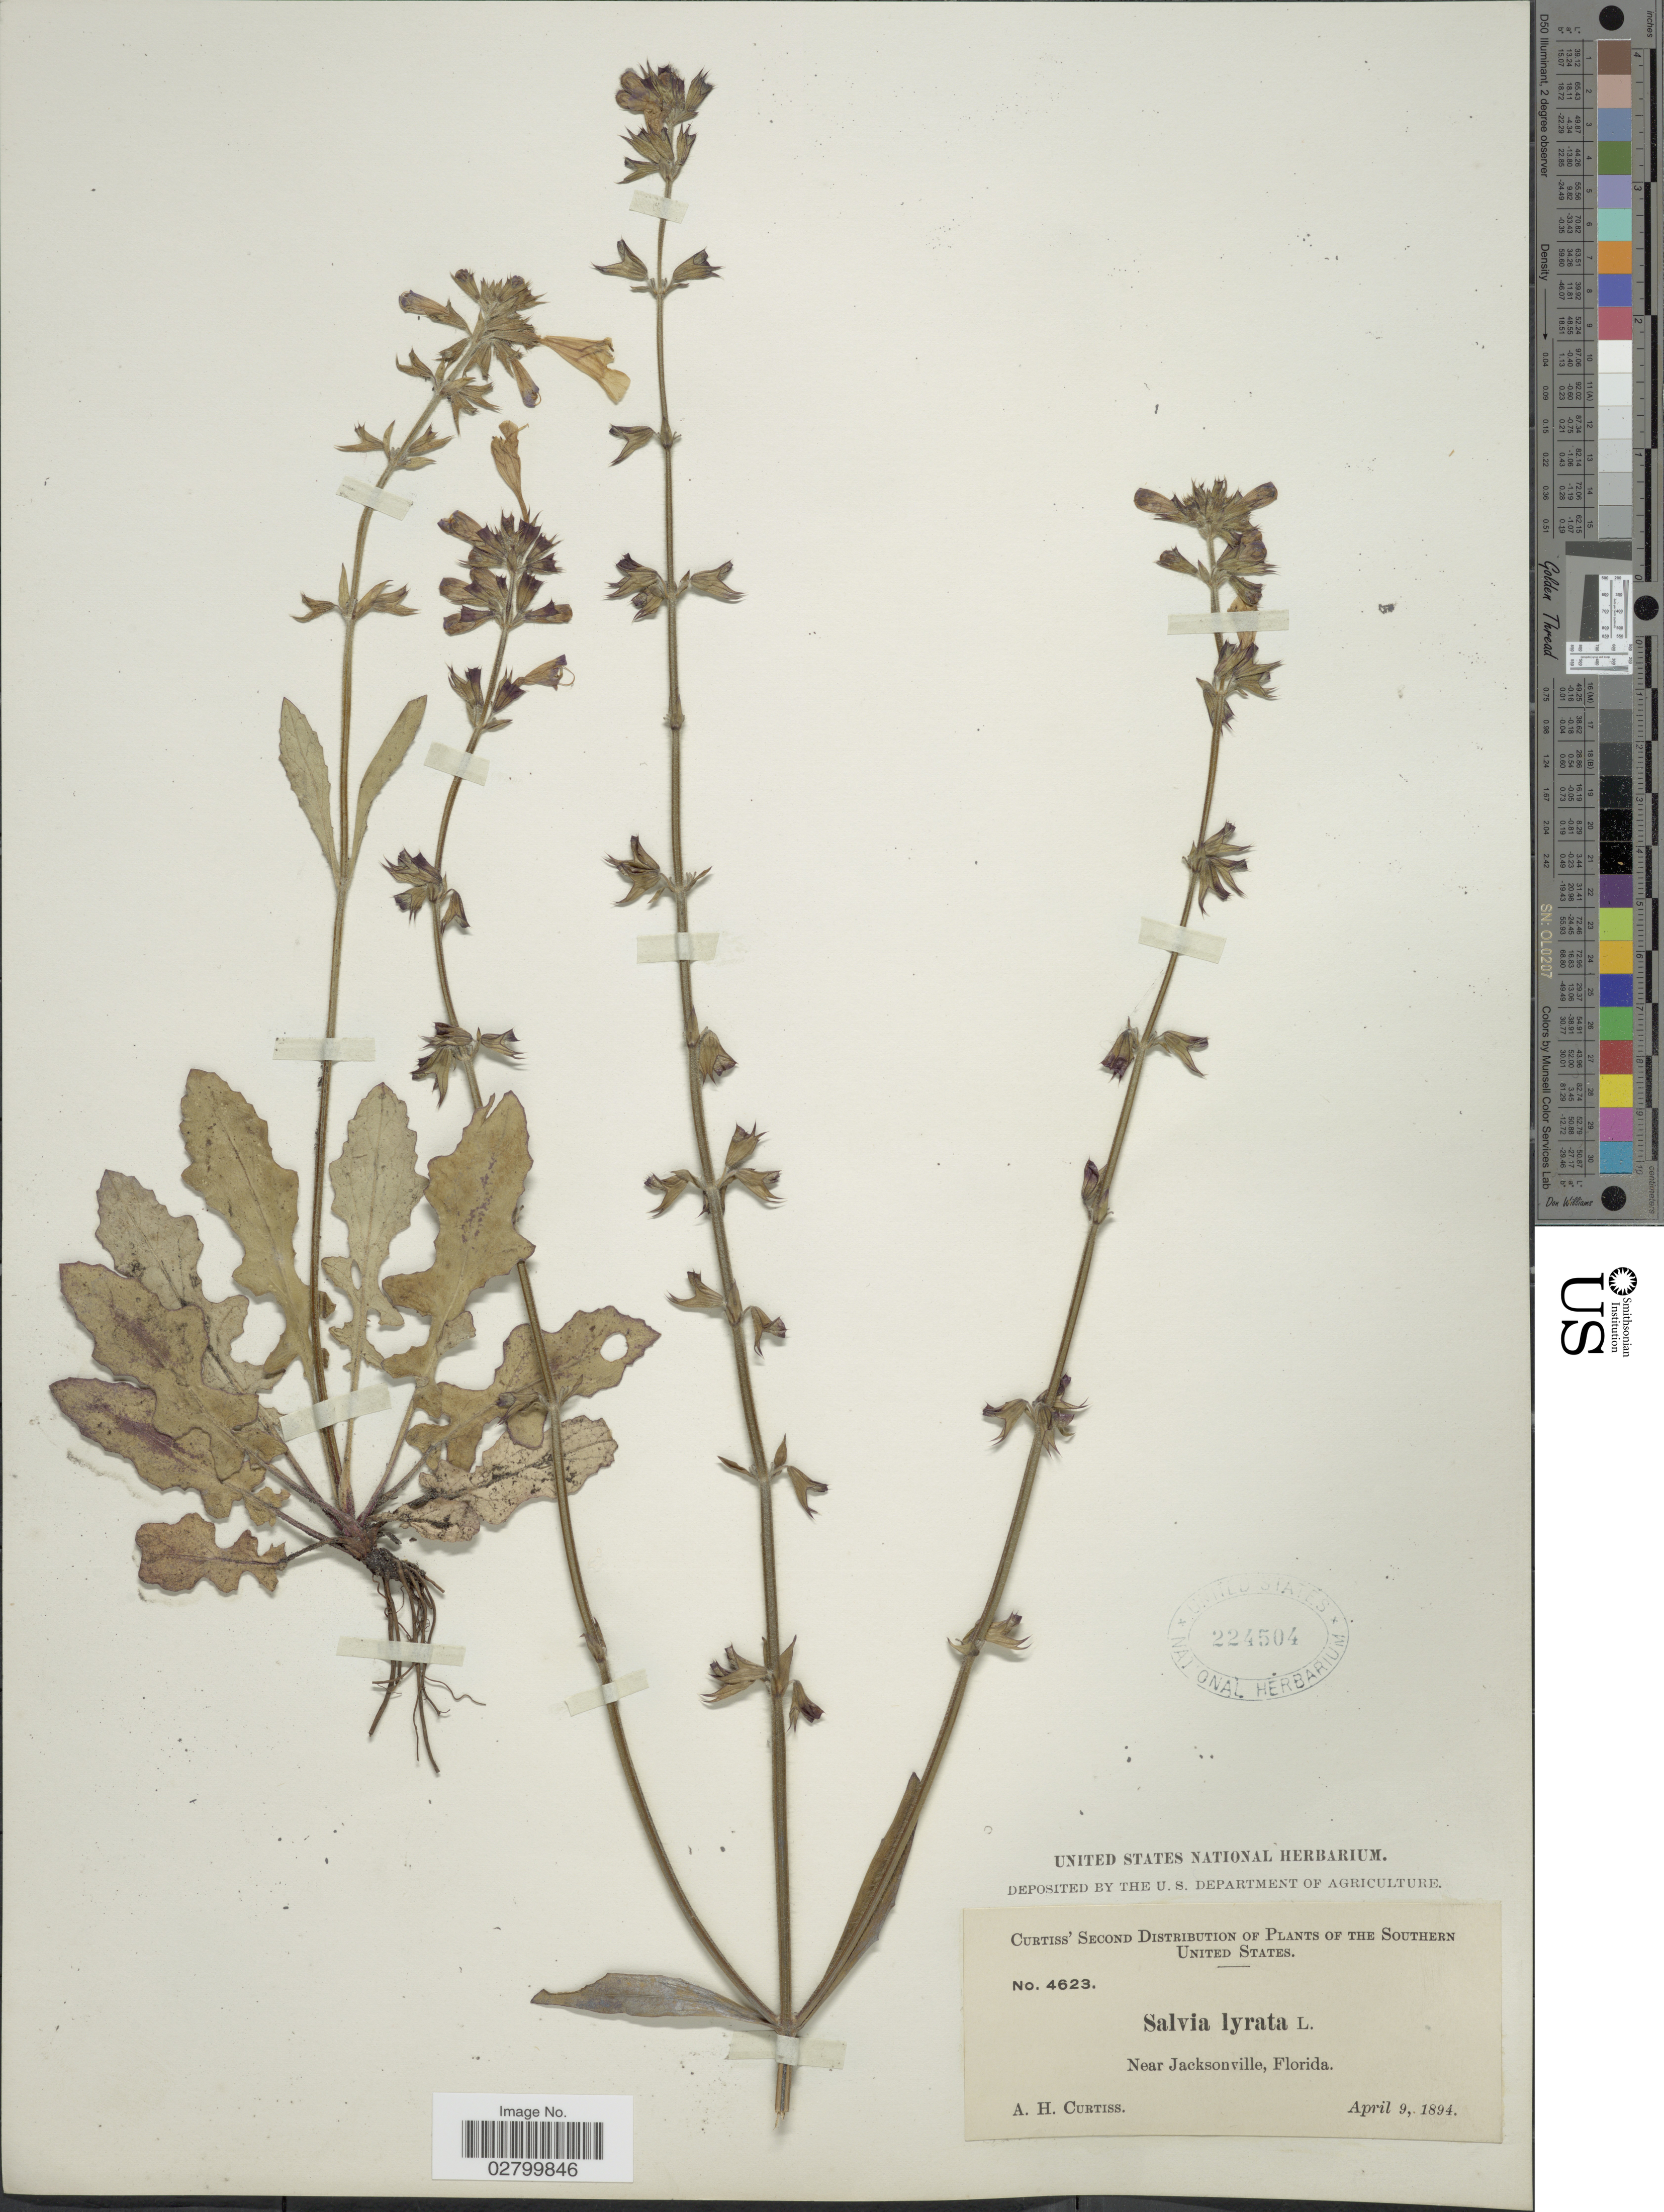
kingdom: Plantae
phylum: Tracheophyta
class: Magnoliopsida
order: Lamiales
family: Lamiaceae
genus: Salvia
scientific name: Salvia lyrata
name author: L.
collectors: A. H. Curtiss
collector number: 4623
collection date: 1894-04-09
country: United States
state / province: Florida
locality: Southern United States. Near Jacksonville, Florida.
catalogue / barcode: US 224504